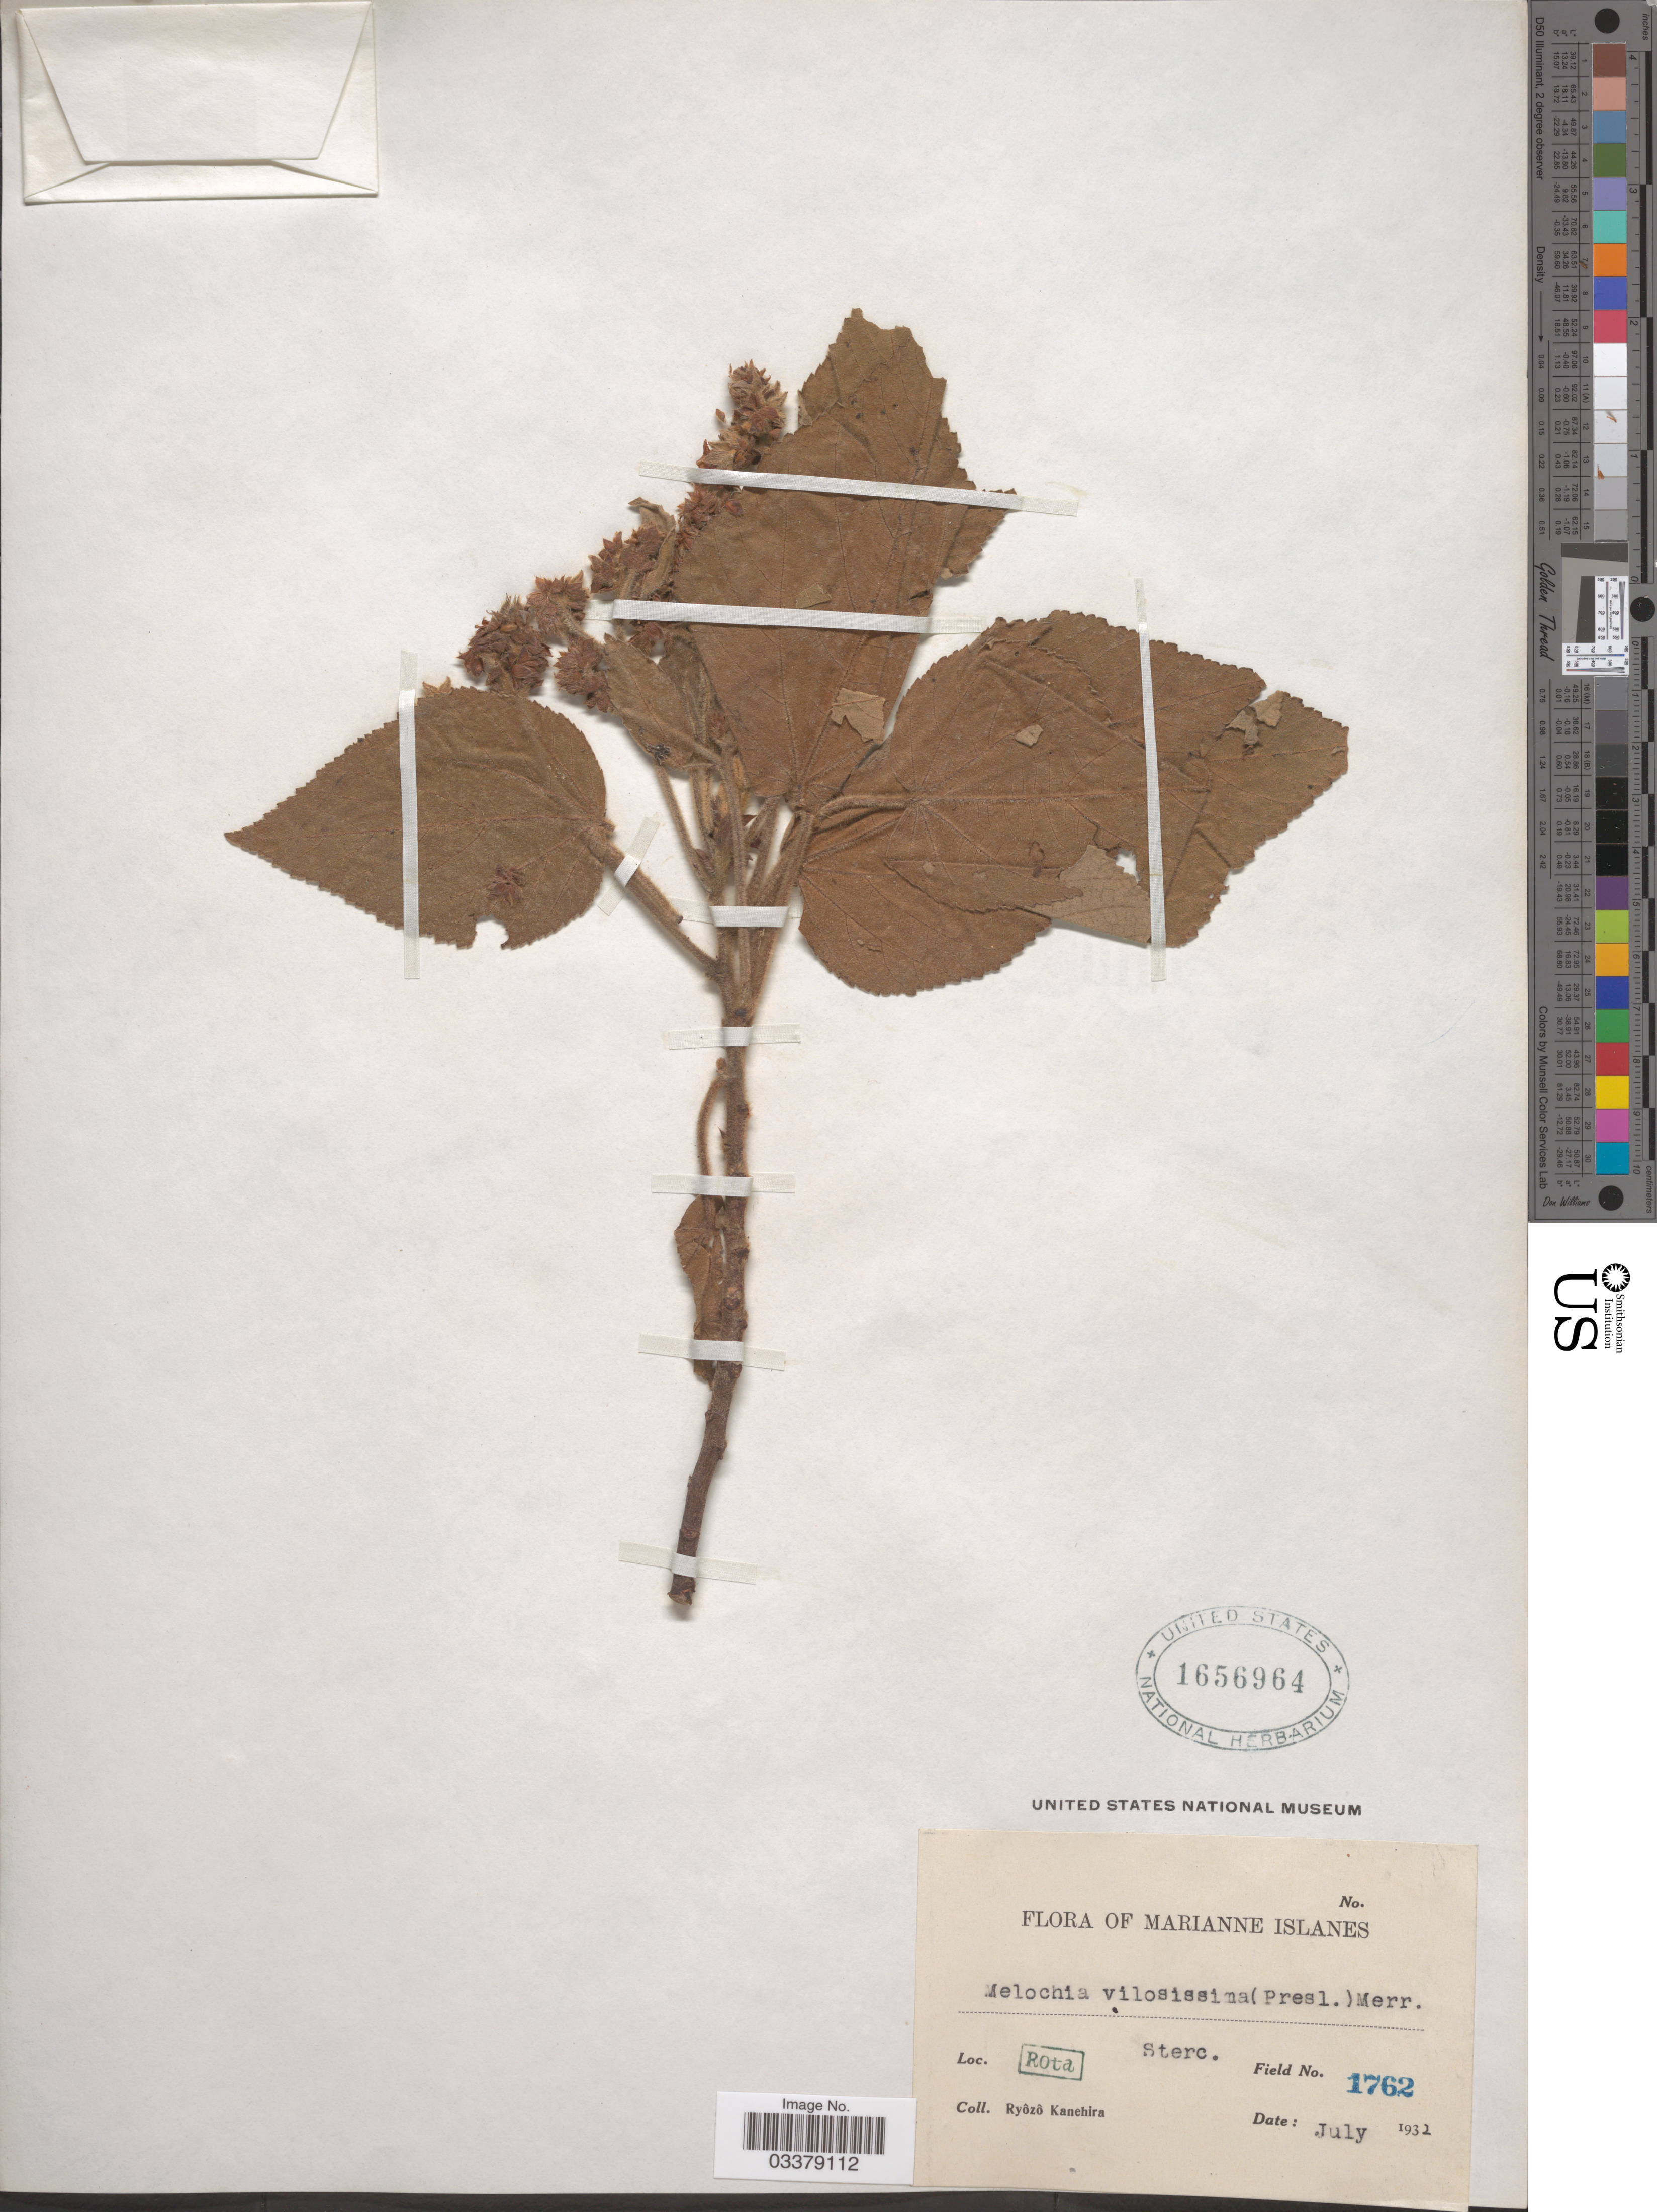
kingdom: Plantae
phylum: Tracheophyta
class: Magnoliopsida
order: Malvales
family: Malvaceae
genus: Melochia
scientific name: Melochia villosissima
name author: (C. Presl) Merr.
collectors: R. Kanehira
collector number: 1762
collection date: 1932-07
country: Northern Mariana Islands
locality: Marianne Islanes. Rota.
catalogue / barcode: US 1656964